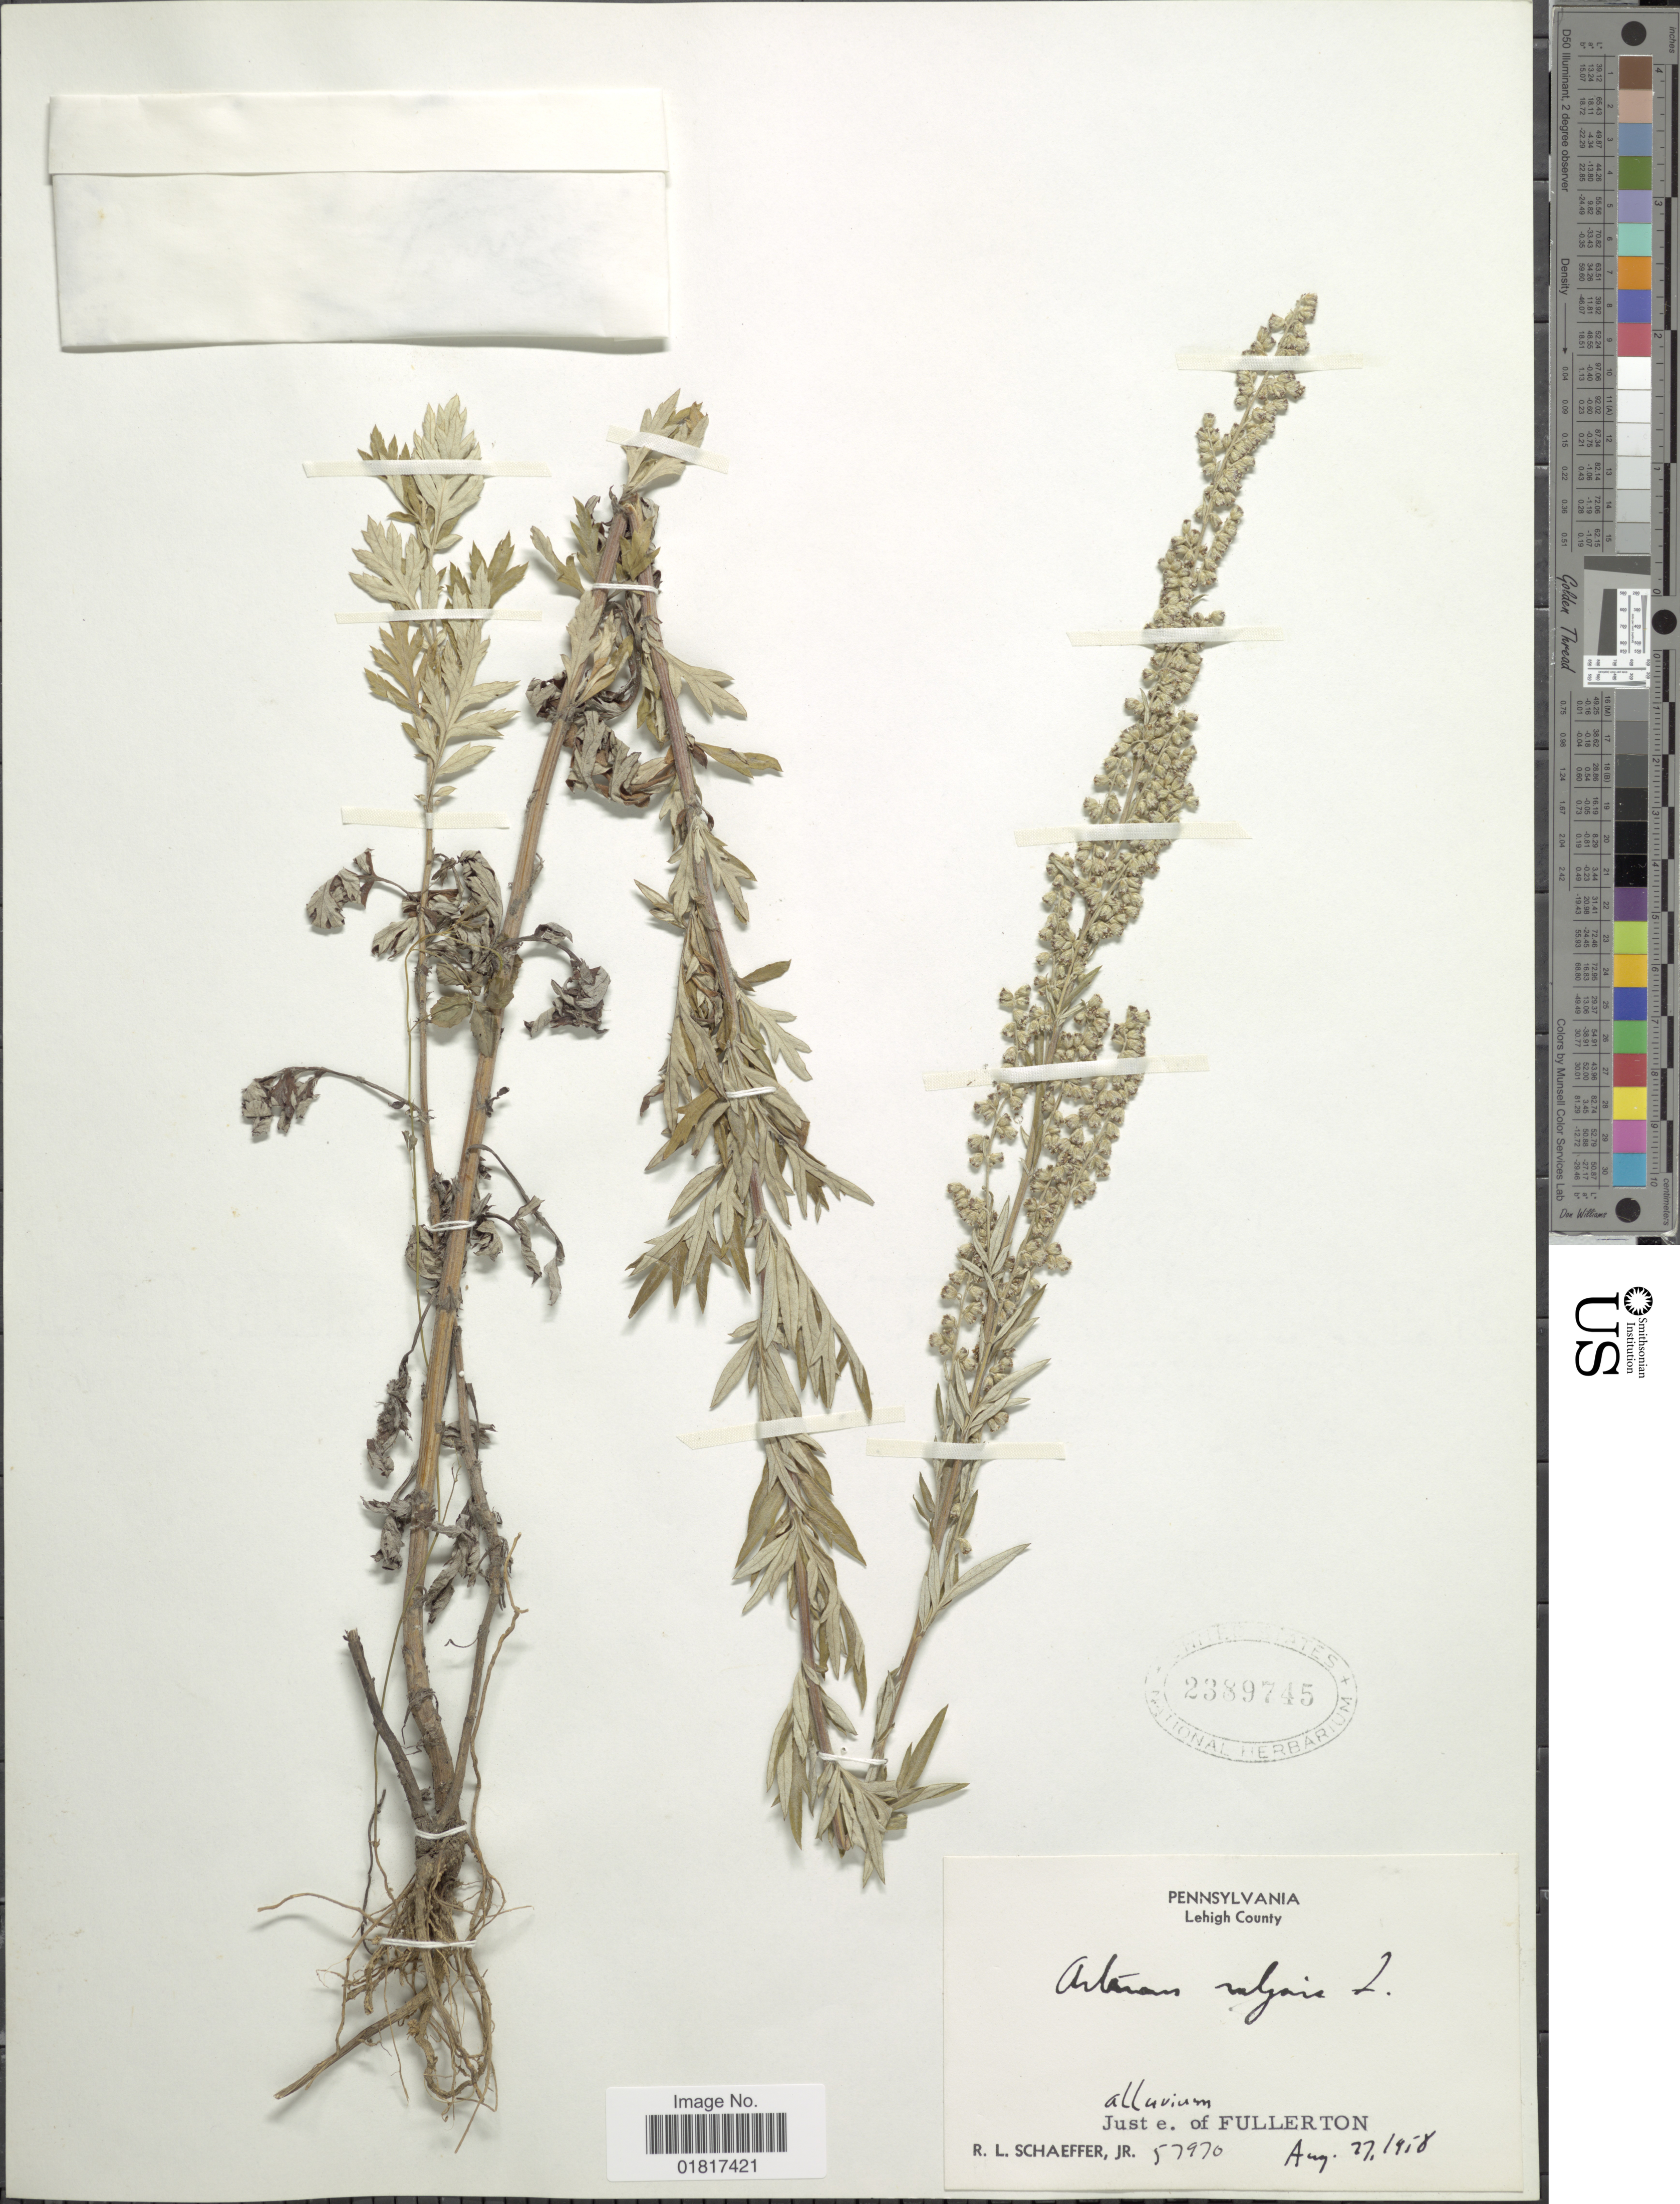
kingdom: Plantae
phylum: Tracheophyta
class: Magnoliopsida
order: Asterales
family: Asteraceae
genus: Artemisia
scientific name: Artemisia vulgaris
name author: L.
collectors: R. L. Schaeffer Jr.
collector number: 57970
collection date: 1958-08-27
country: United States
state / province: Pennsylvania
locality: Lehigh County, alluviam Just e. of Fullerton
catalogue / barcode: US 2389745